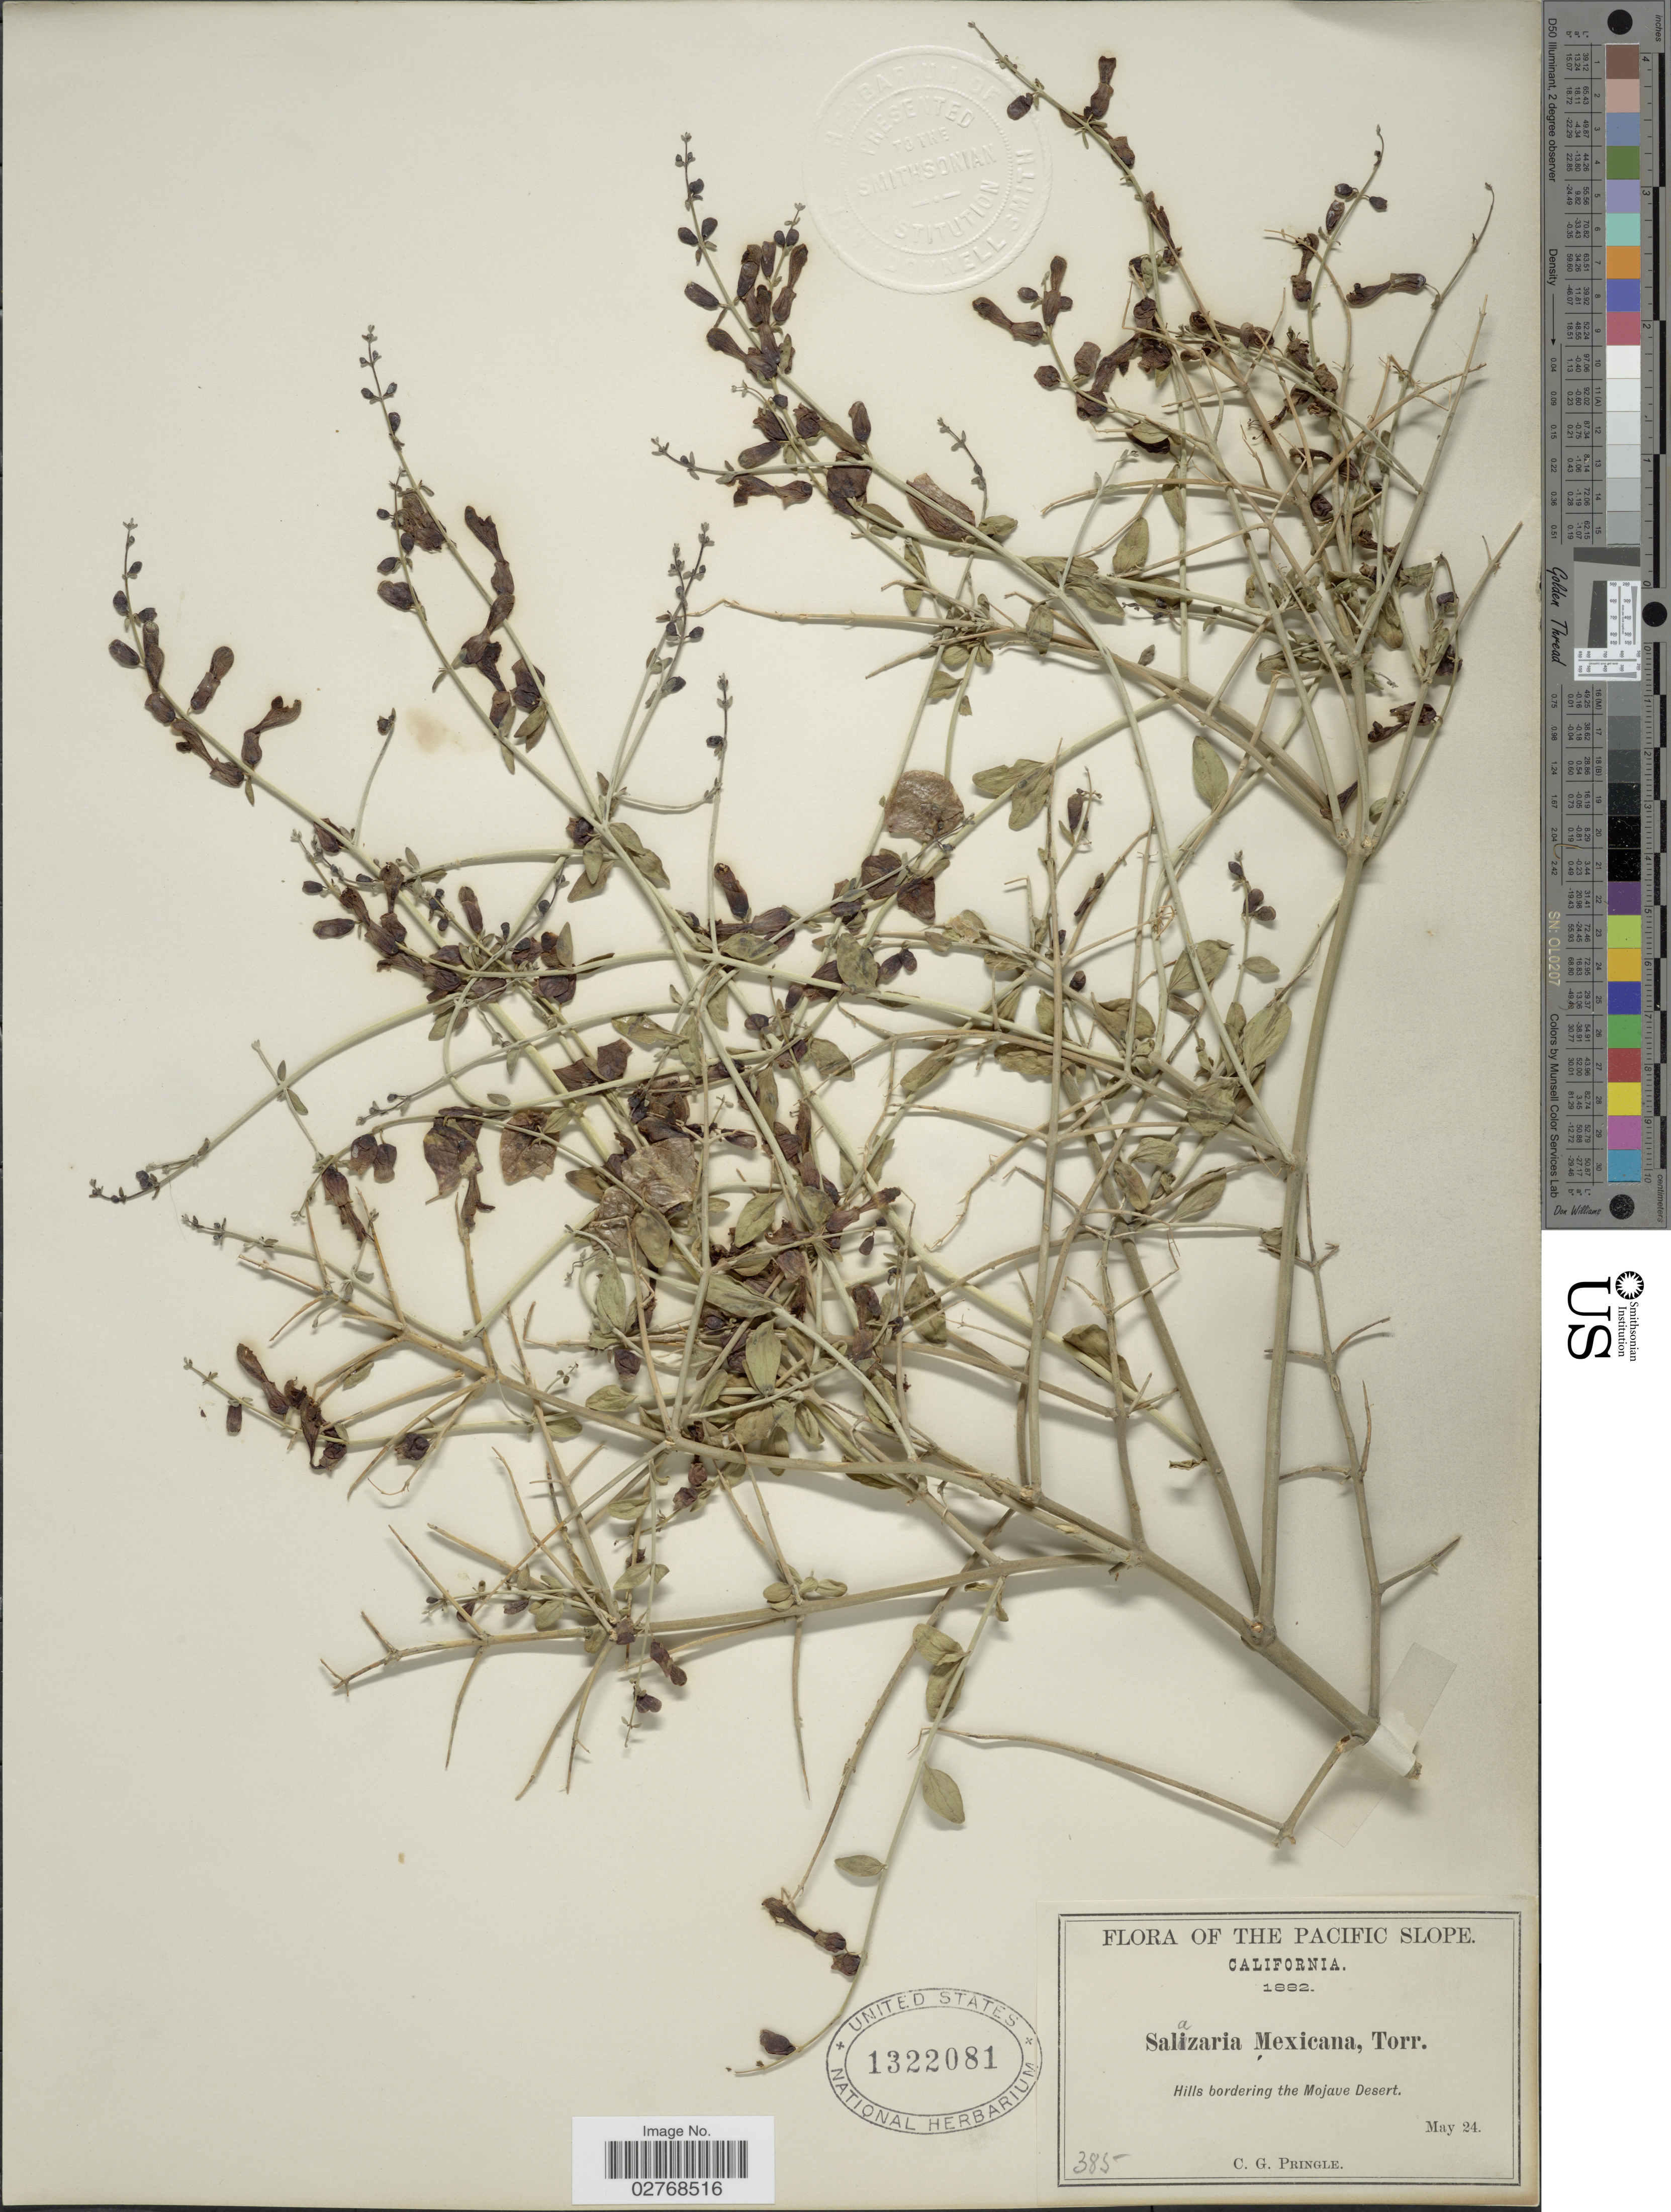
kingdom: Plantae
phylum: Tracheophyta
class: Magnoliopsida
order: Lamiales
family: Lamiaceae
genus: Scutellaria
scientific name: Scutellaria mexicana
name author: (Torr.) A.J. Paton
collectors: C. G. Pringle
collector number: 385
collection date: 1882-05-24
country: United States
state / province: California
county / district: San Bernardino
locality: The Pacific Slope. Hills bordering the Mojave Desert.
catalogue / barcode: US 1322081